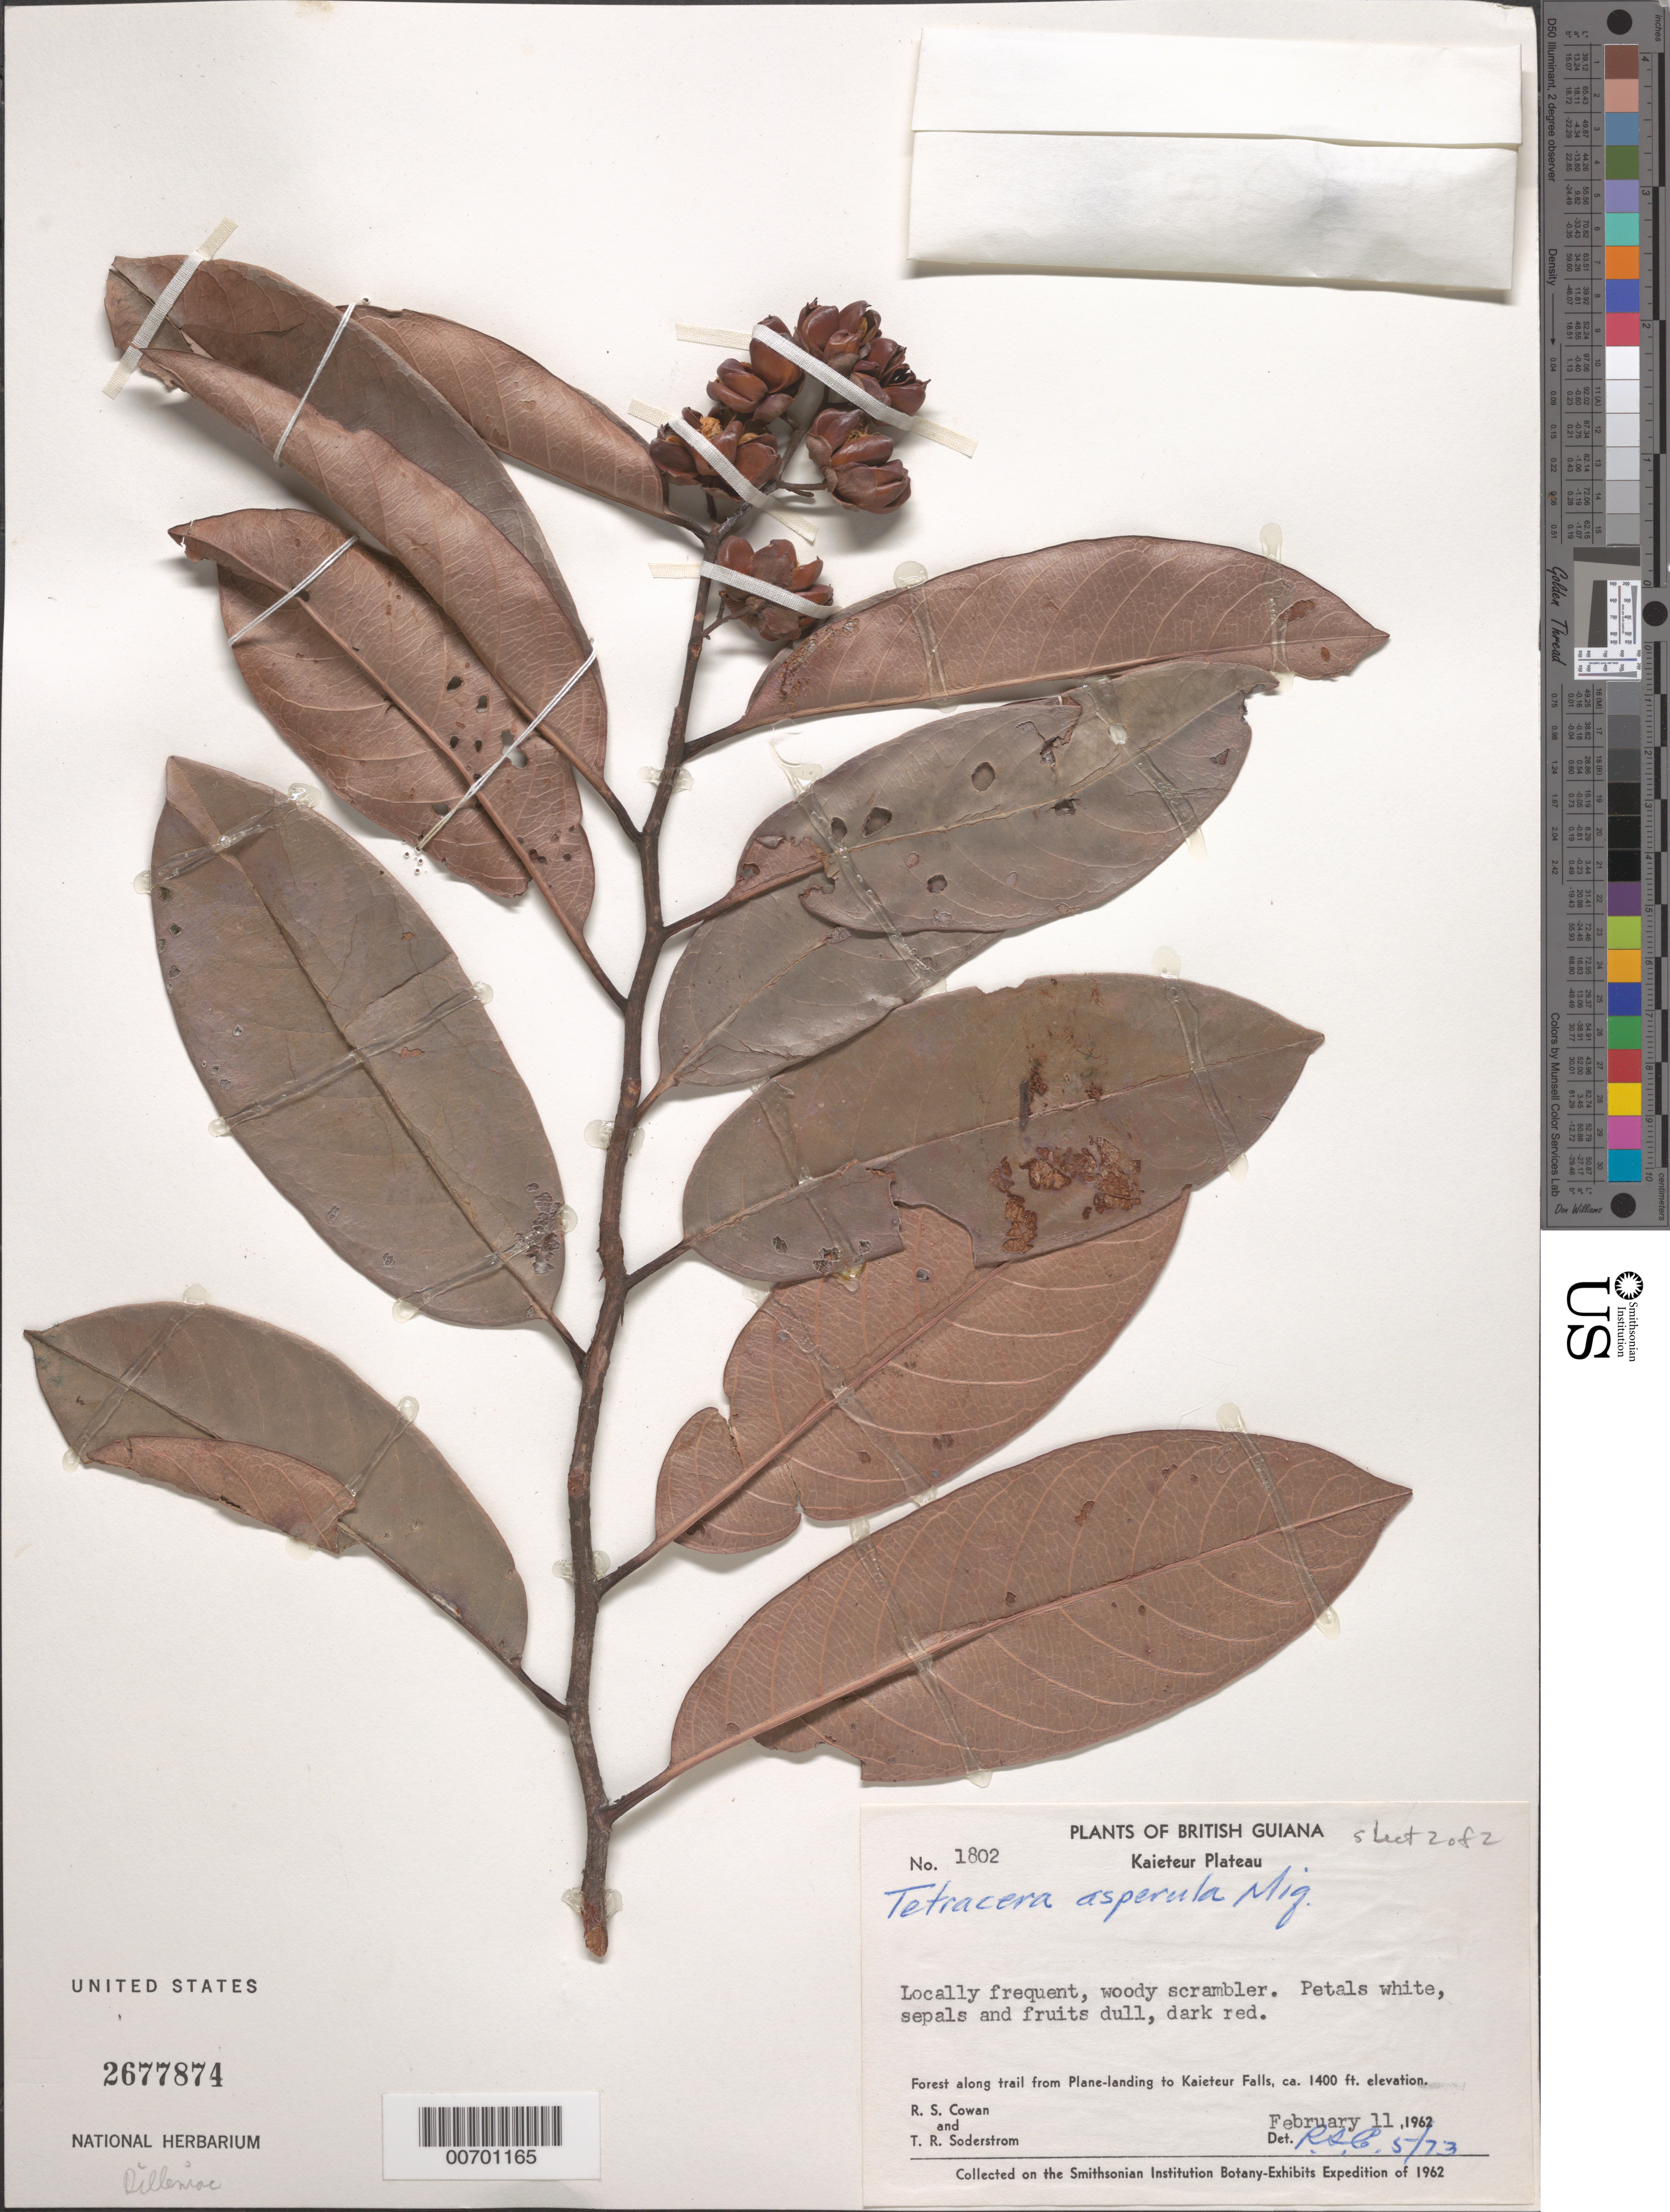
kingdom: Plantae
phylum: Tracheophyta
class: Magnoliopsida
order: Dilleniales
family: Dilleniaceae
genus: Tetracera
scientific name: Tetracera asperula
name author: Miq.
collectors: R. S. Cowan & T. R. Soderstrom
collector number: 1802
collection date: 1962-02-11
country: Guyana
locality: British Guiana. Kaieteur Plateau. Forest along trail from Plane-landing to Kaieteur Falls.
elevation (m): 427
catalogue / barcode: US 2677874